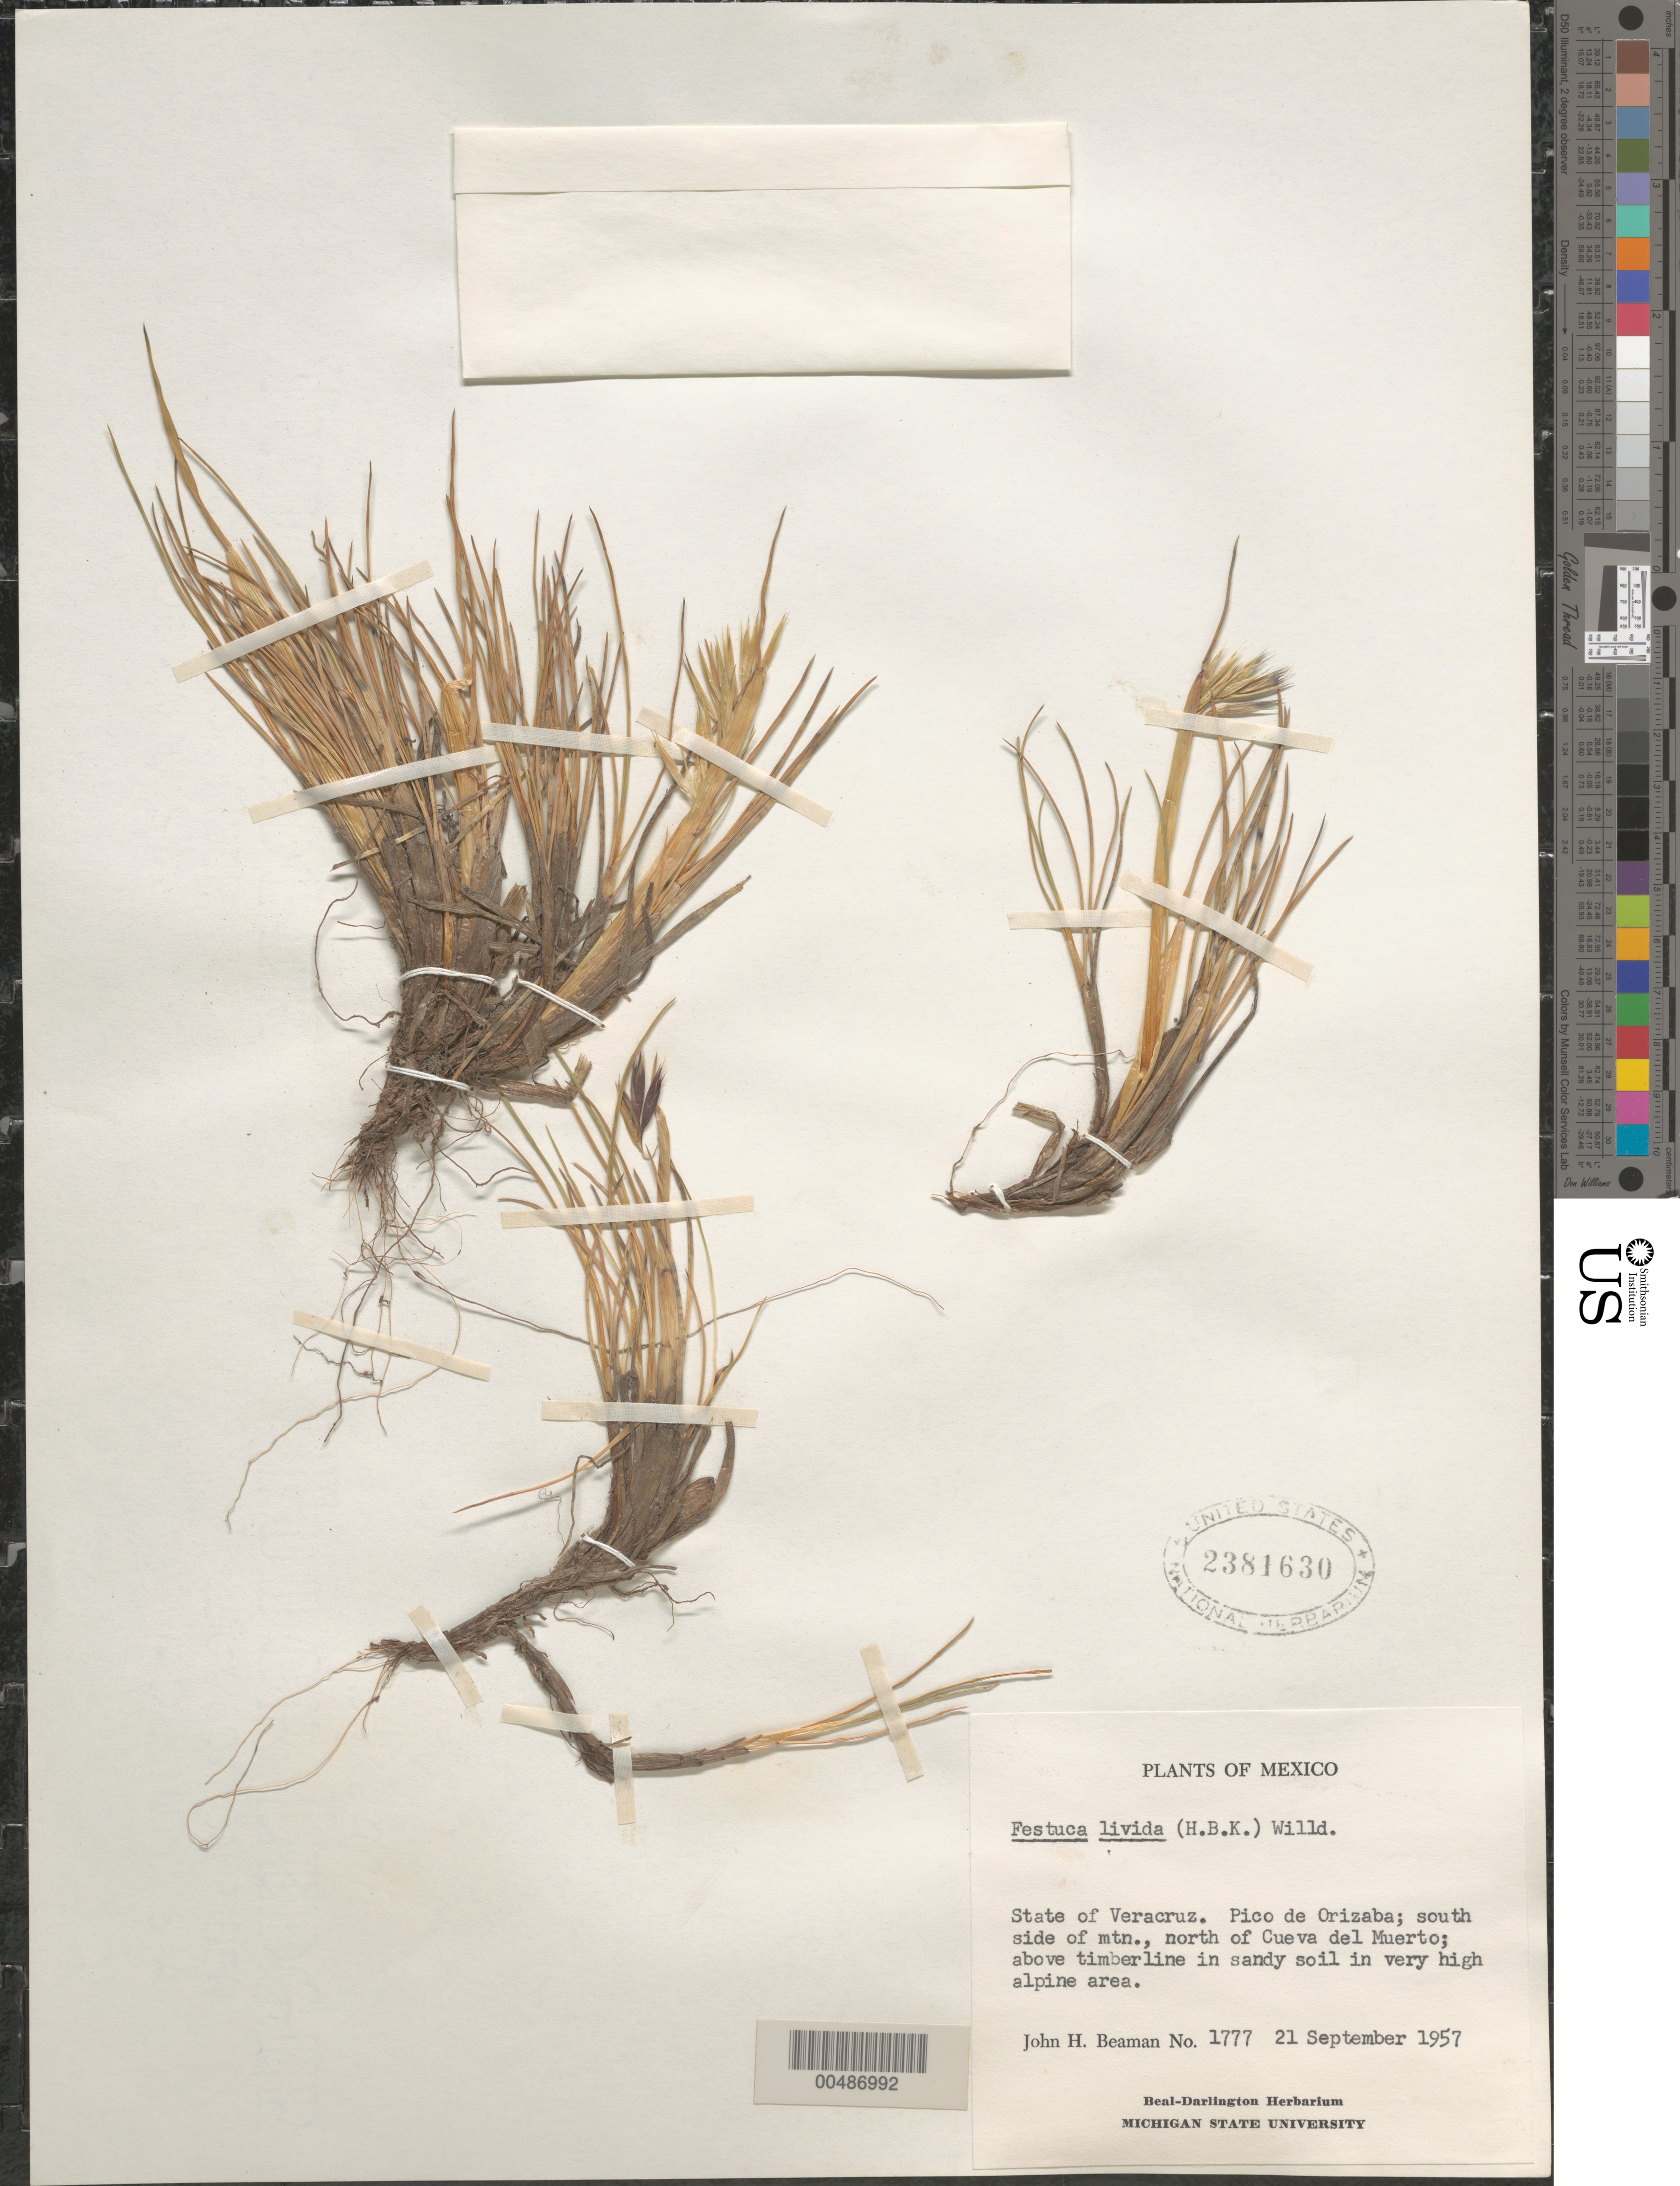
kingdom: Plantae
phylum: Tracheophyta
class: Liliopsida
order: Poales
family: Poaceae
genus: Helleria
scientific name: Helleria livida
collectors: J. H. Beaman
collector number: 1777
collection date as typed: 21 Sep 1957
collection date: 1957-09-21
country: Mexico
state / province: Veracruz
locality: Pico de Orizaba; S side of mtn, N of Cueva del Muerto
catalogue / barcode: US 2381630